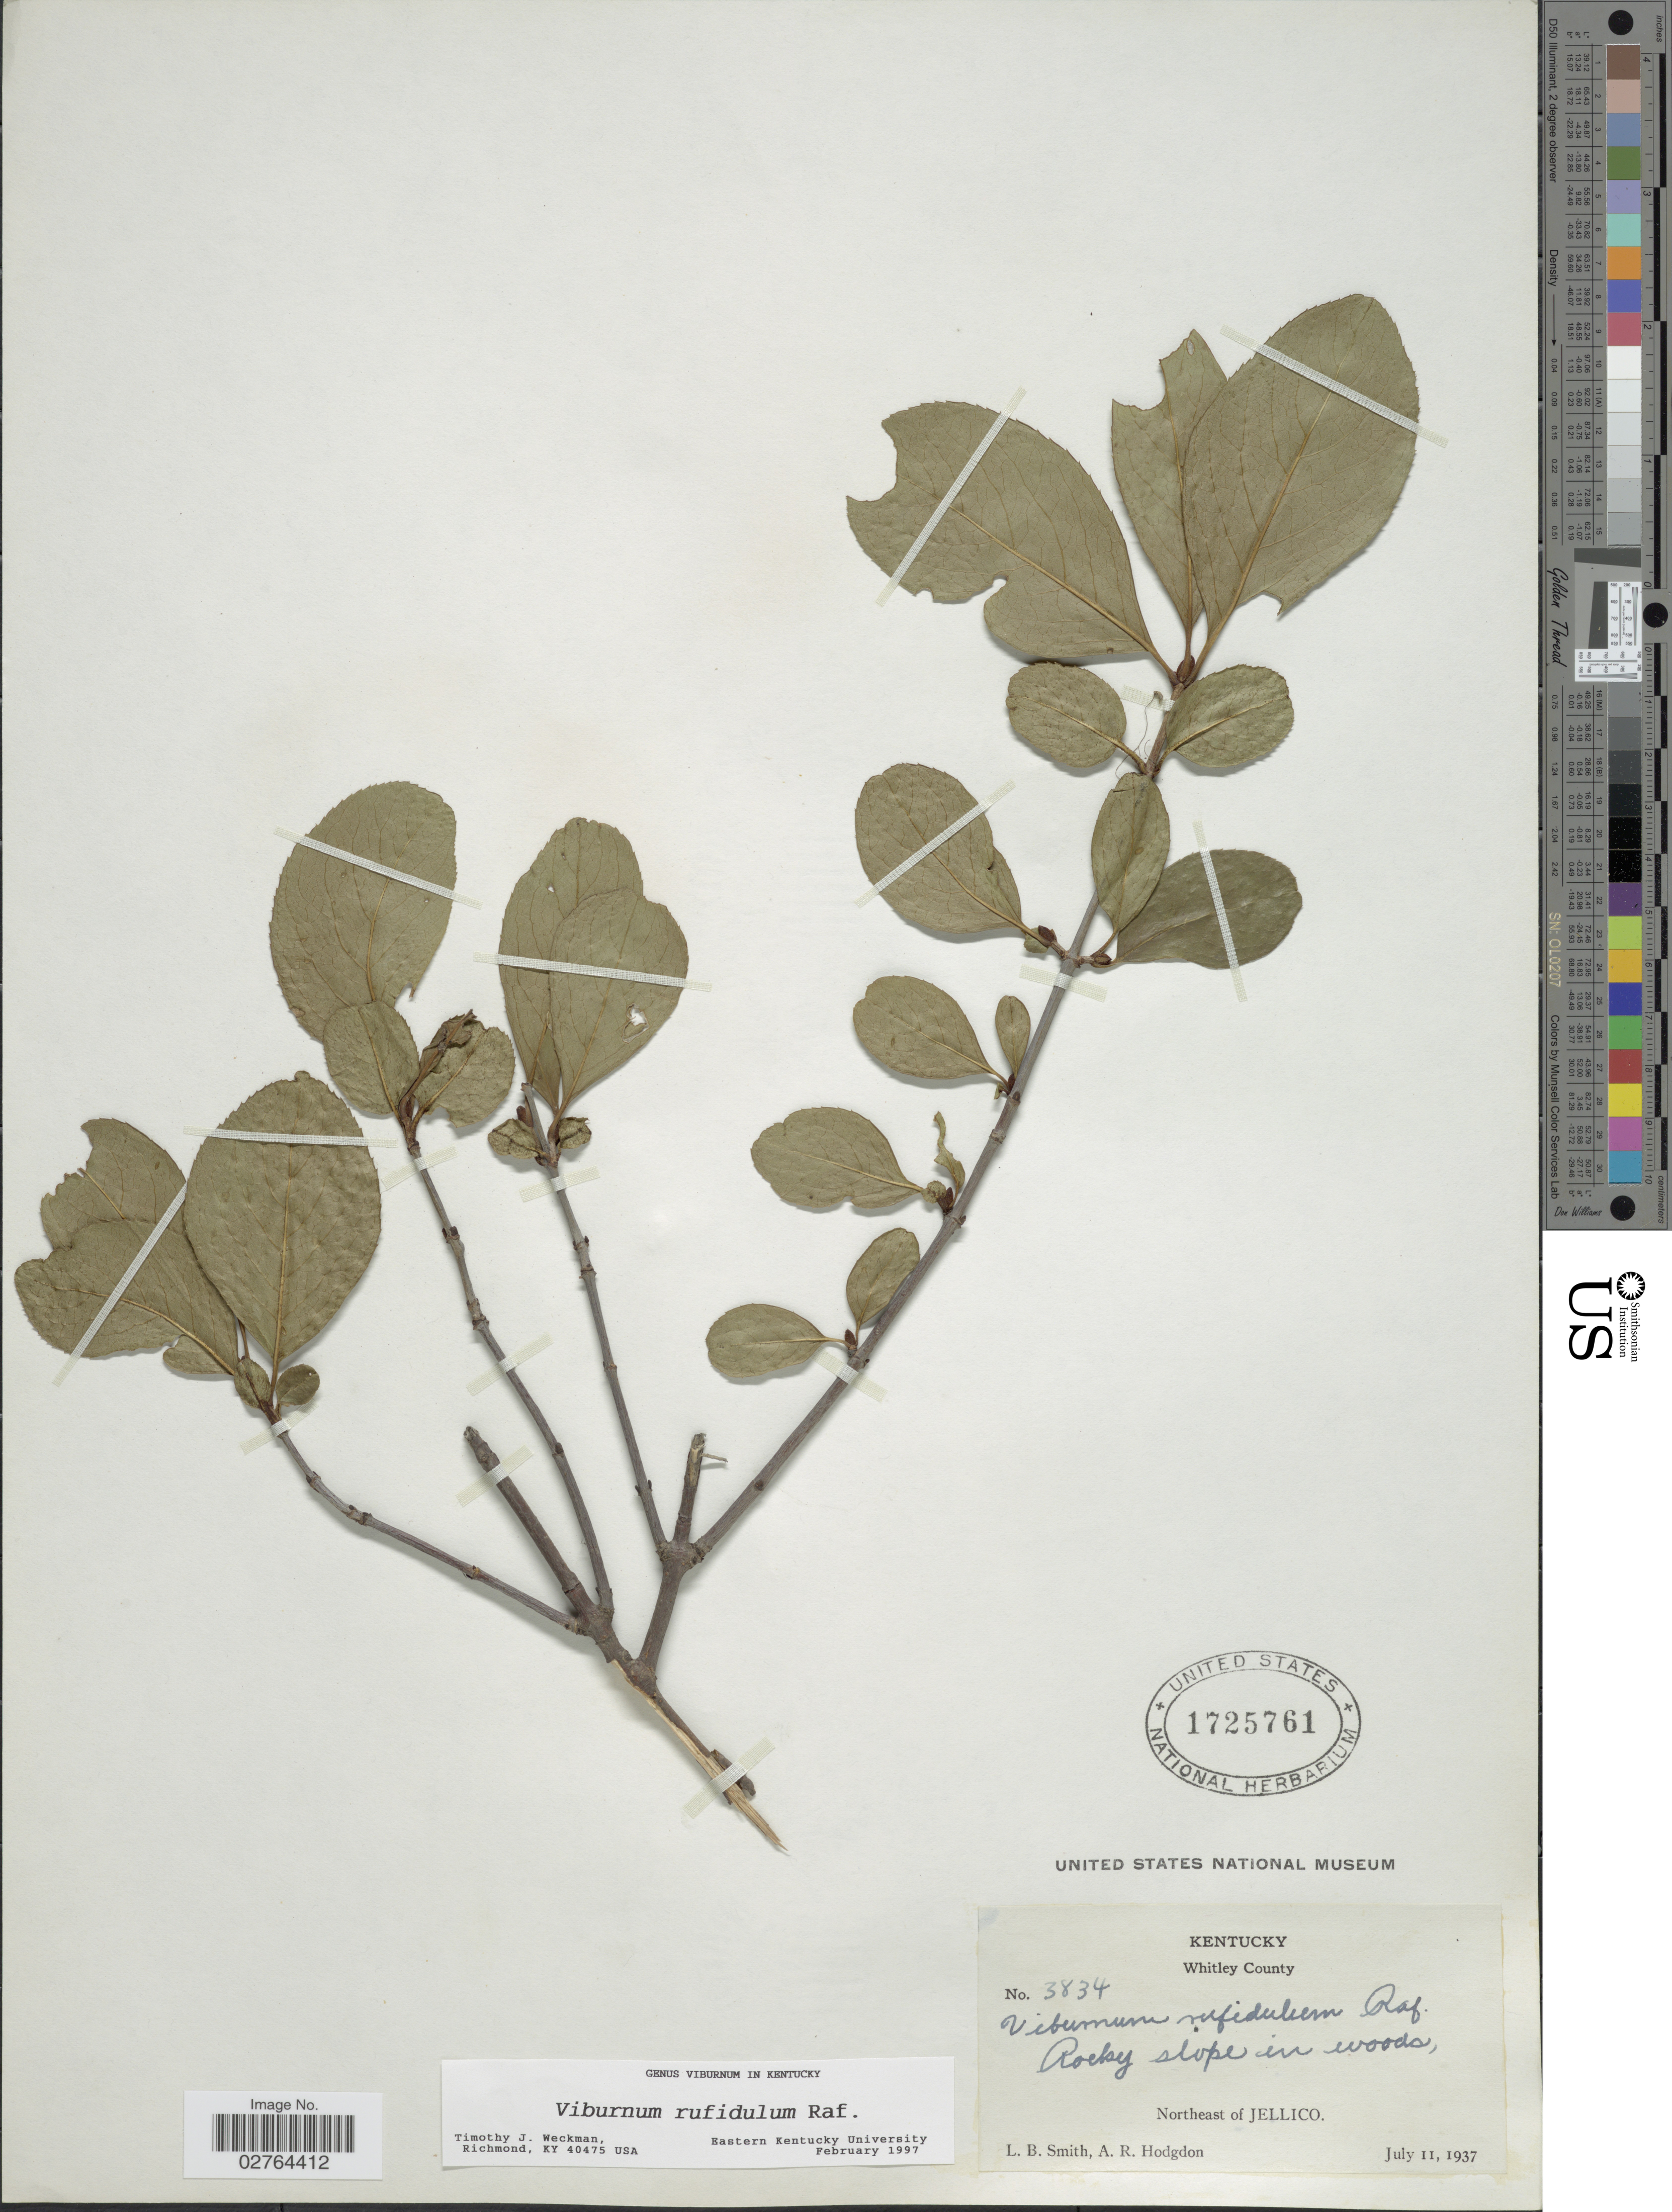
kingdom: Plantae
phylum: Tracheophyta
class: Magnoliopsida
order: Dipsacales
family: Viburnaceae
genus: Viburnum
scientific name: Viburnum rufidulum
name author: Raf.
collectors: L. Smith & A. R. Hodgdon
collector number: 3834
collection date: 1937-07-11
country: United States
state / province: Kentucky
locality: Whitley County. Northeast of Jellico.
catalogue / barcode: US 1725761